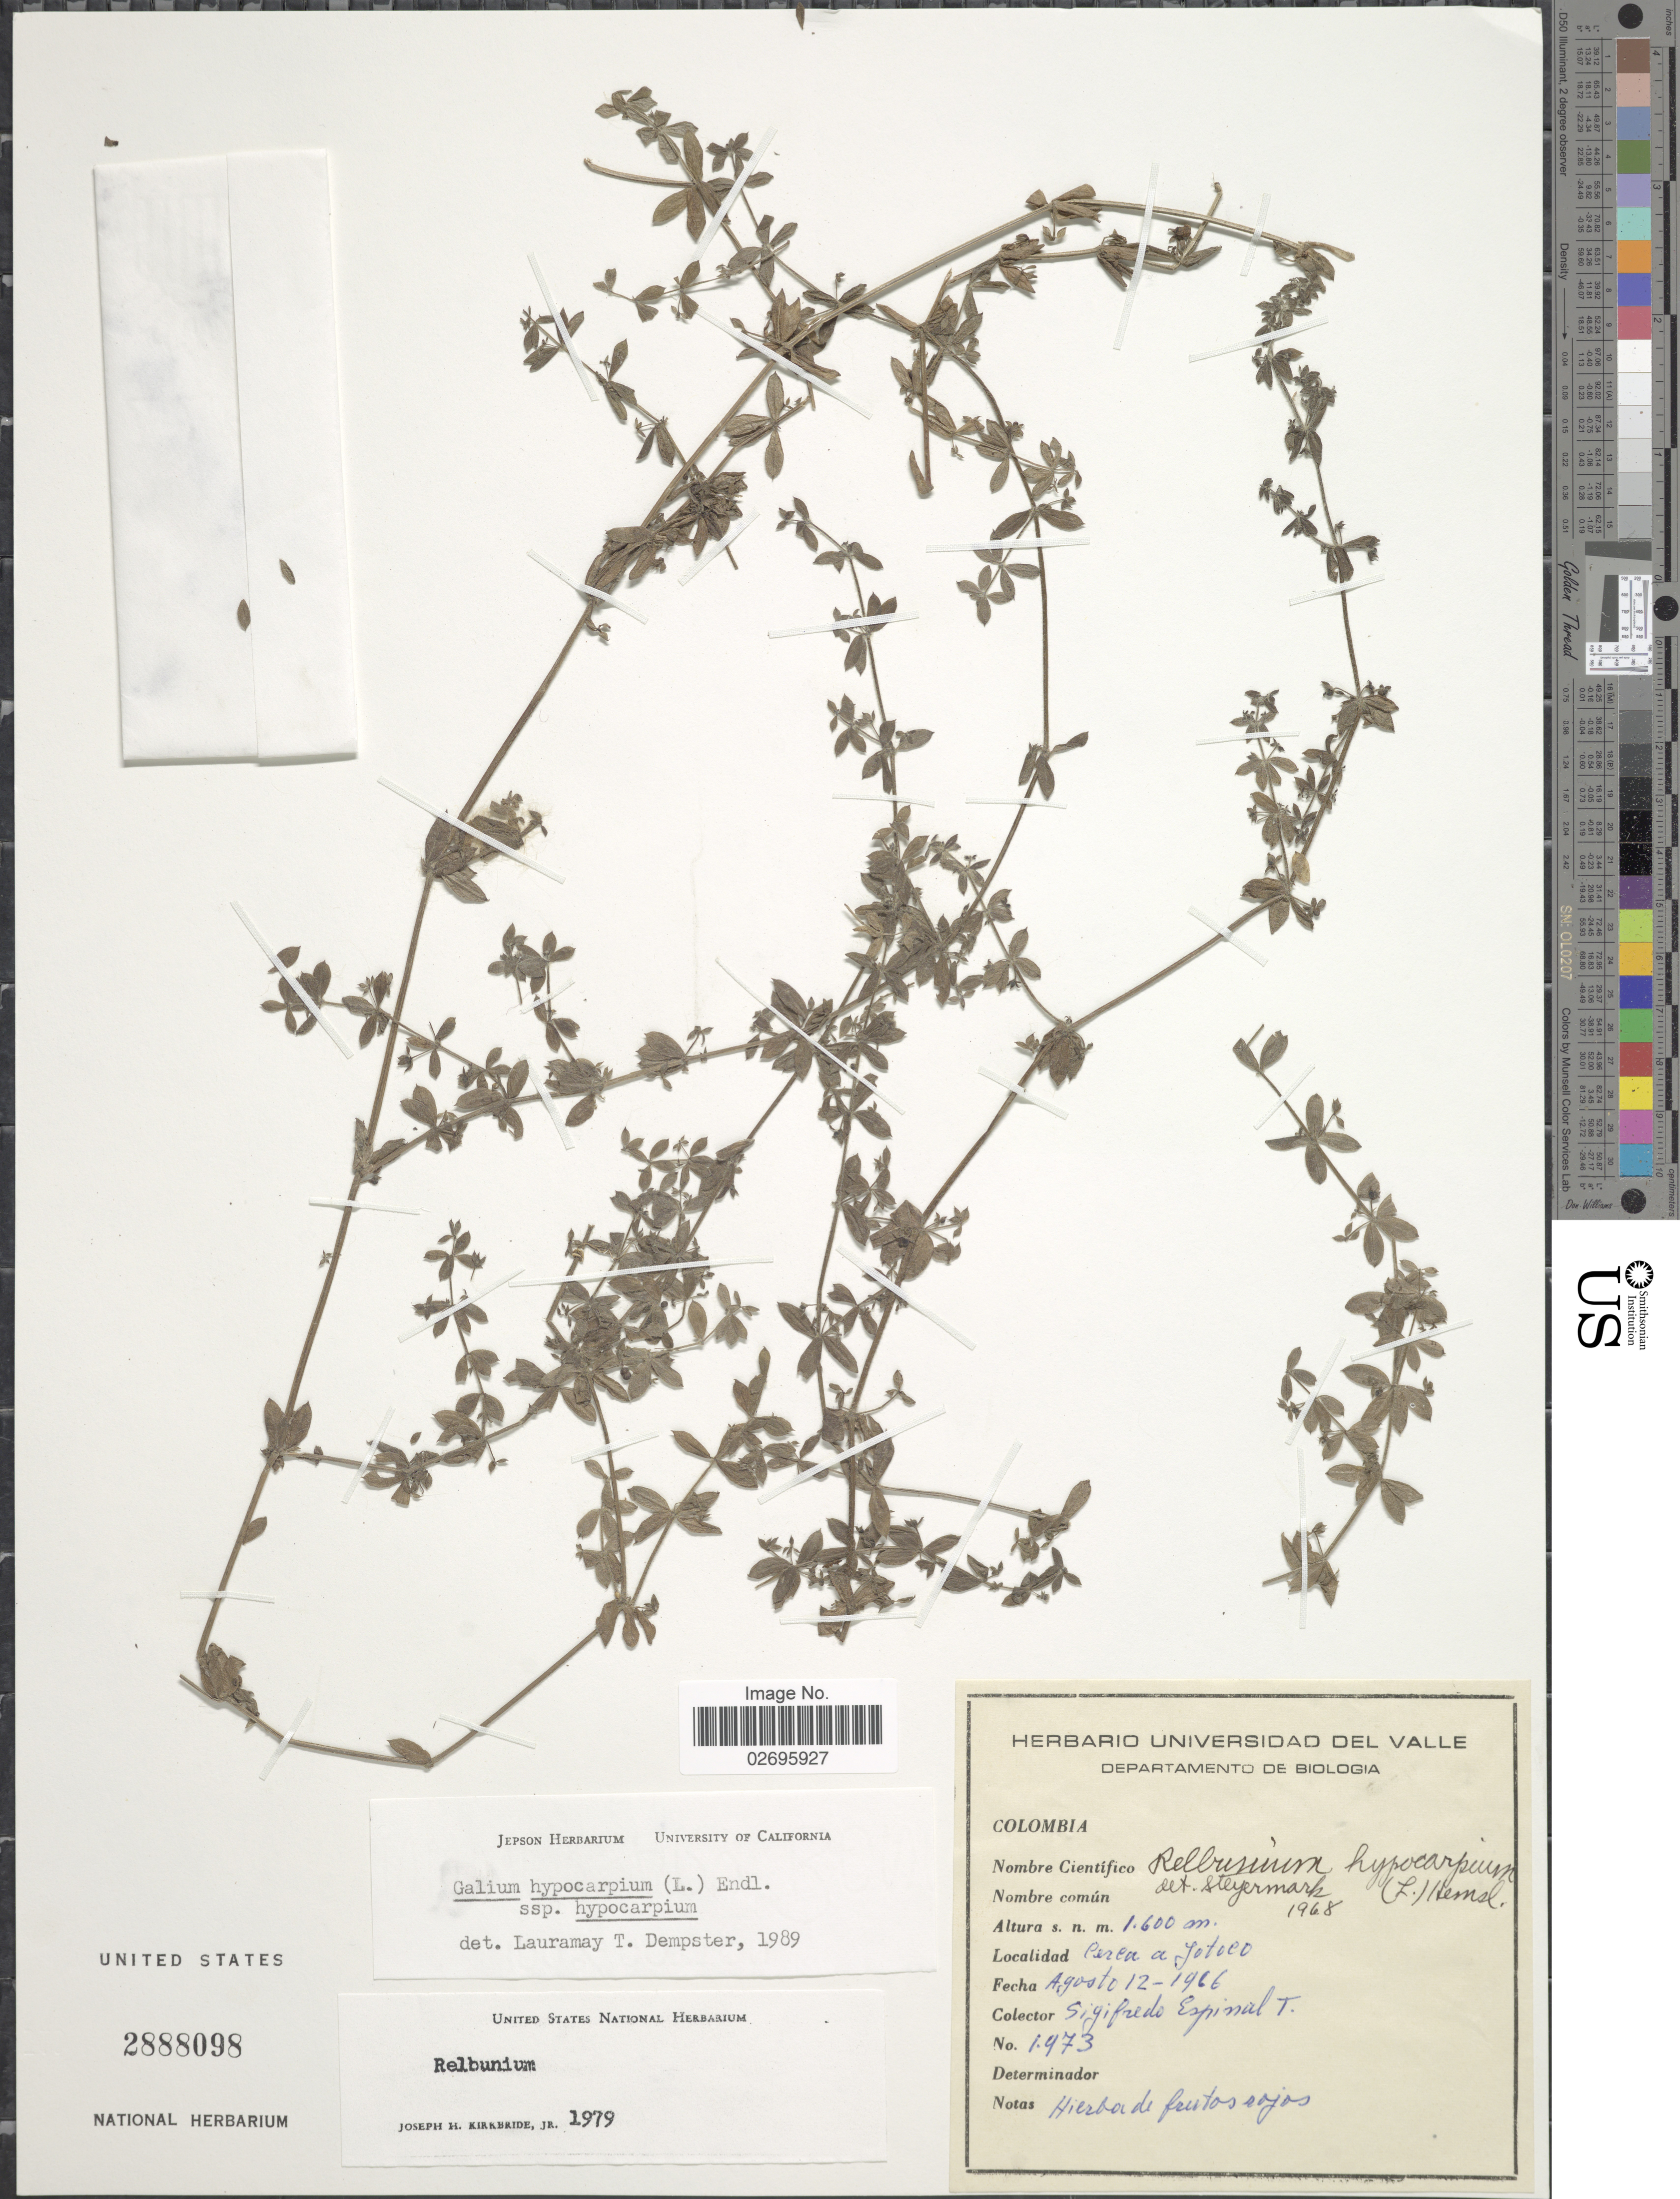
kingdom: Plantae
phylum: Tracheophyta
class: Magnoliopsida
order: Gentianales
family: Rubiaceae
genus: Galium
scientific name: Galium hypocarpium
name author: (L.) Endl. ex Griseb.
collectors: S. Espinal T.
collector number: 1973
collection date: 1966-08-12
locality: Perea a Jotoco [interpreted]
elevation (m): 1600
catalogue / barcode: US 2888098